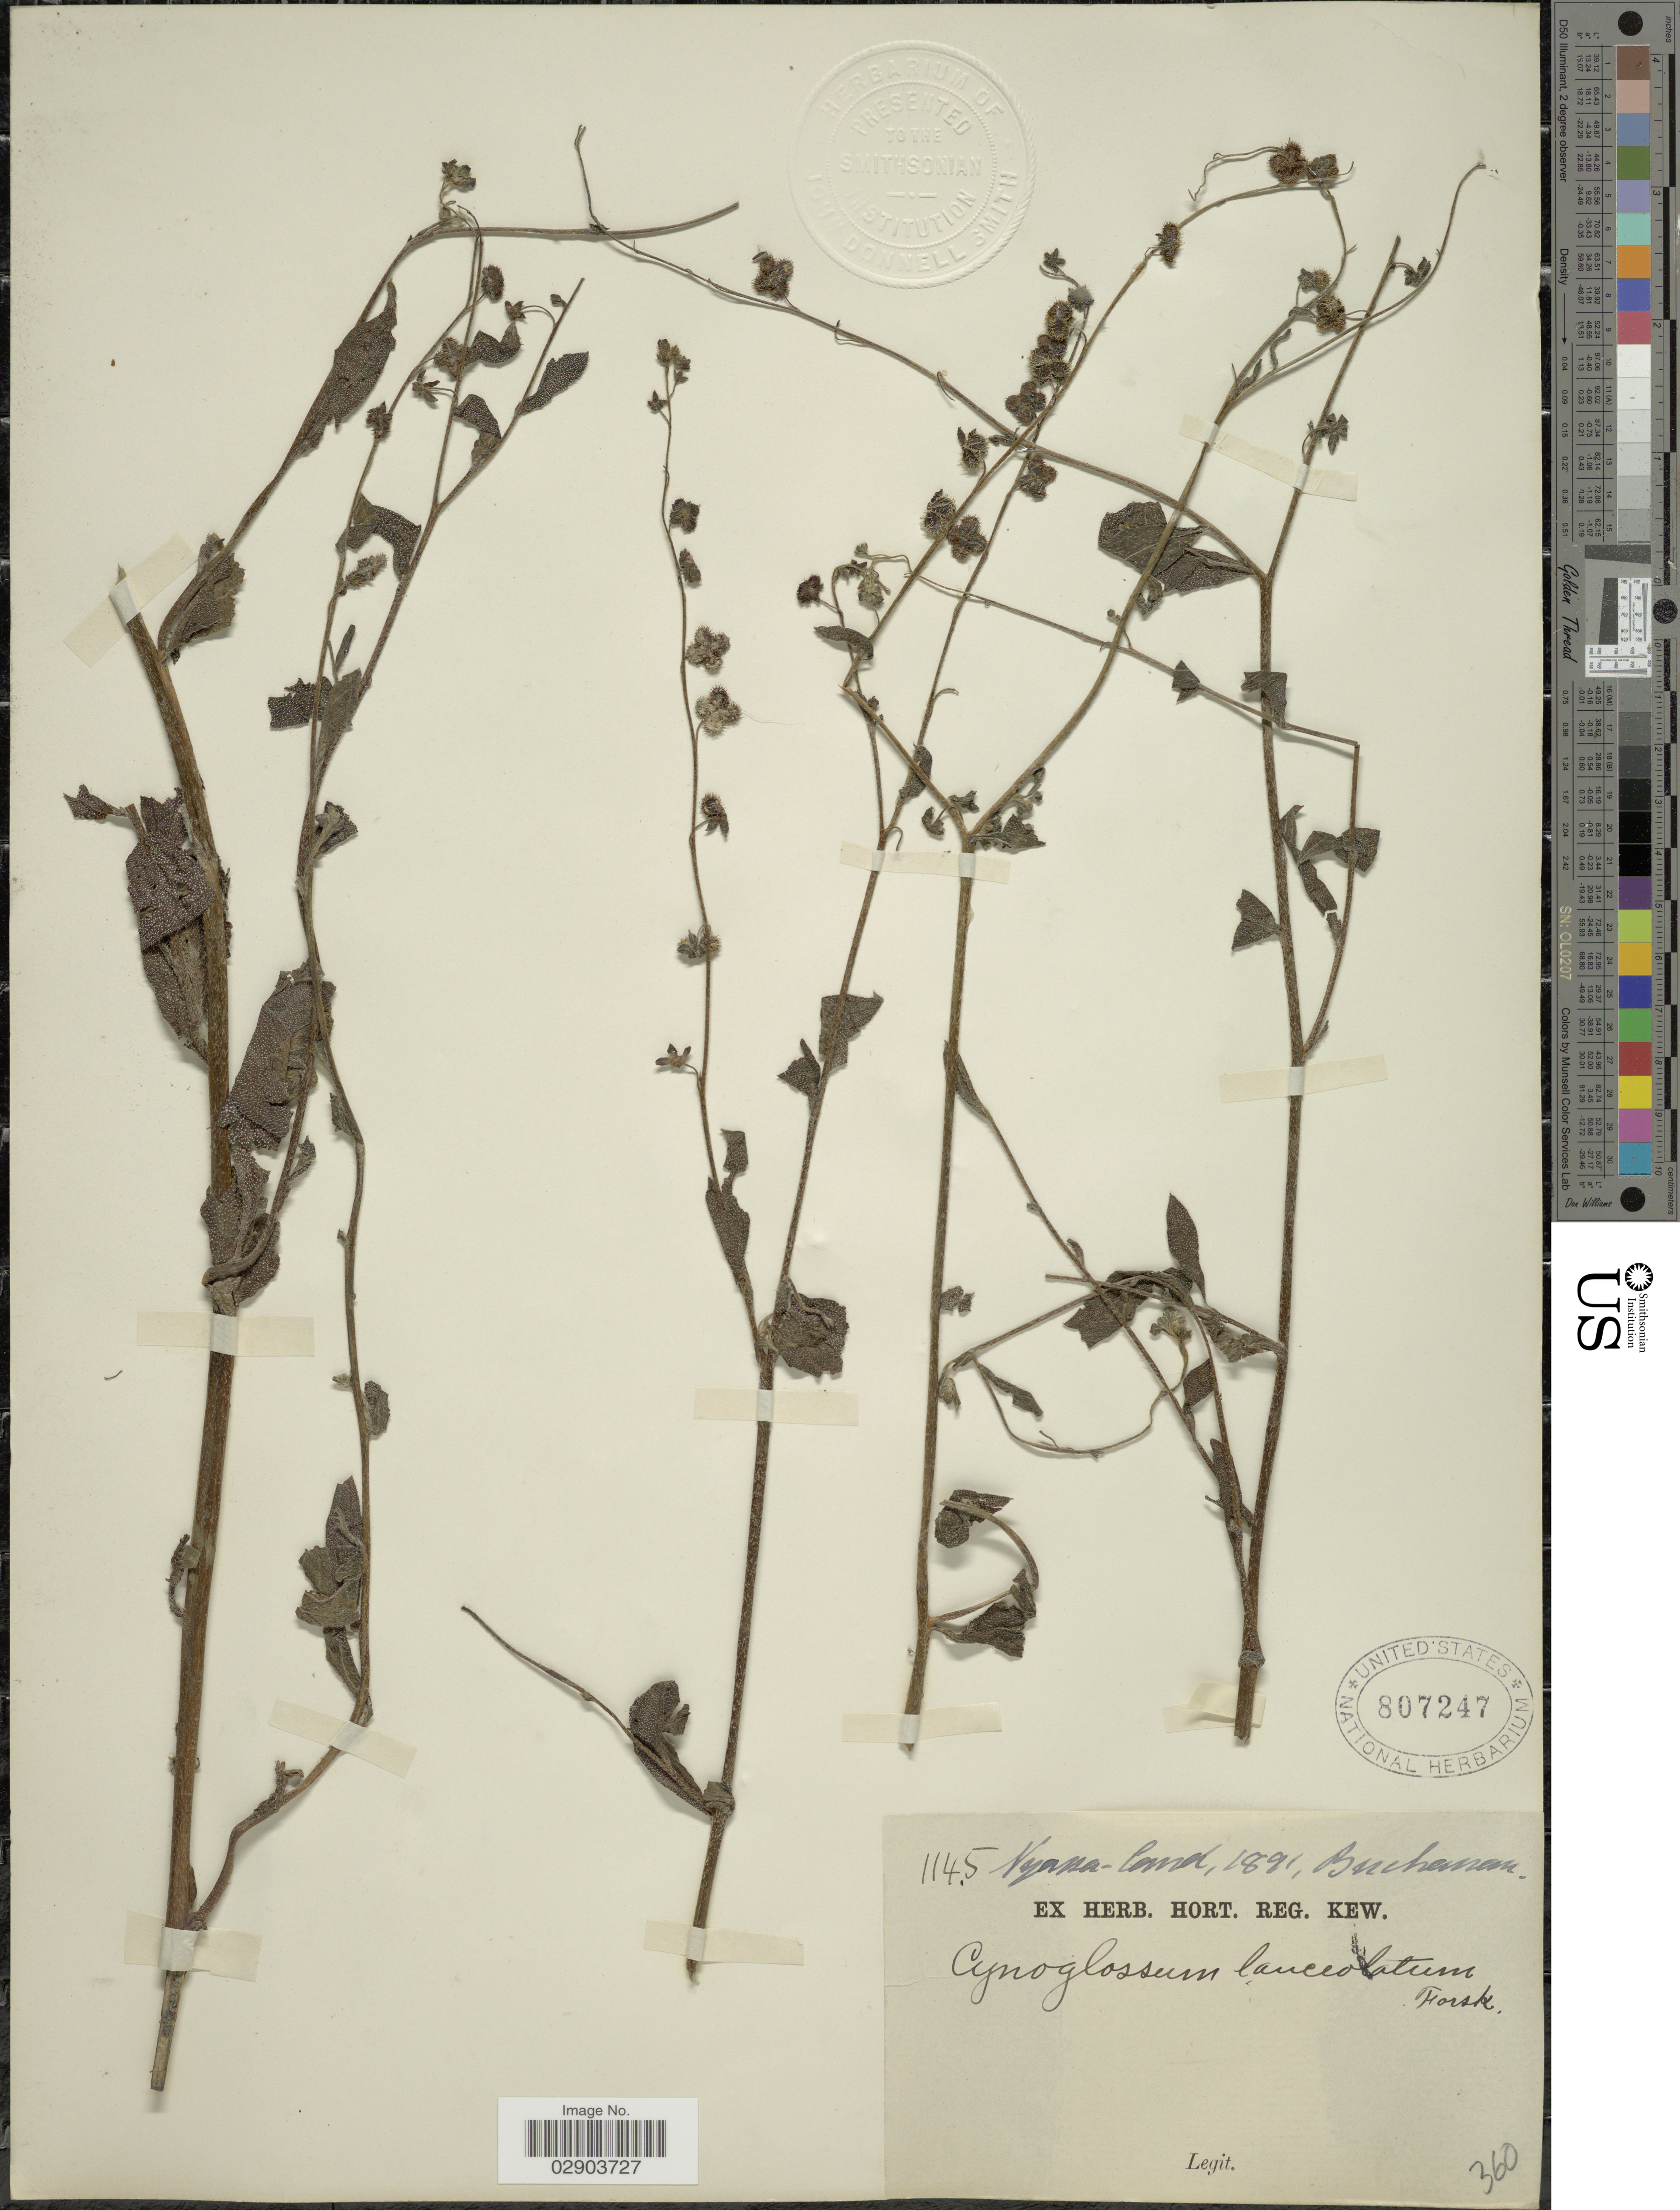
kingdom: Plantae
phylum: Tracheophyta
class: Magnoliopsida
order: Boraginales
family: Boraginaceae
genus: Cynoglossum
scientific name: Cynoglossum lanceolatum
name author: Forssk.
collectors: -. Buchanan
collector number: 1145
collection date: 1891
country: Malawi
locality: Nyassa-land.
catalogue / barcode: US 807247